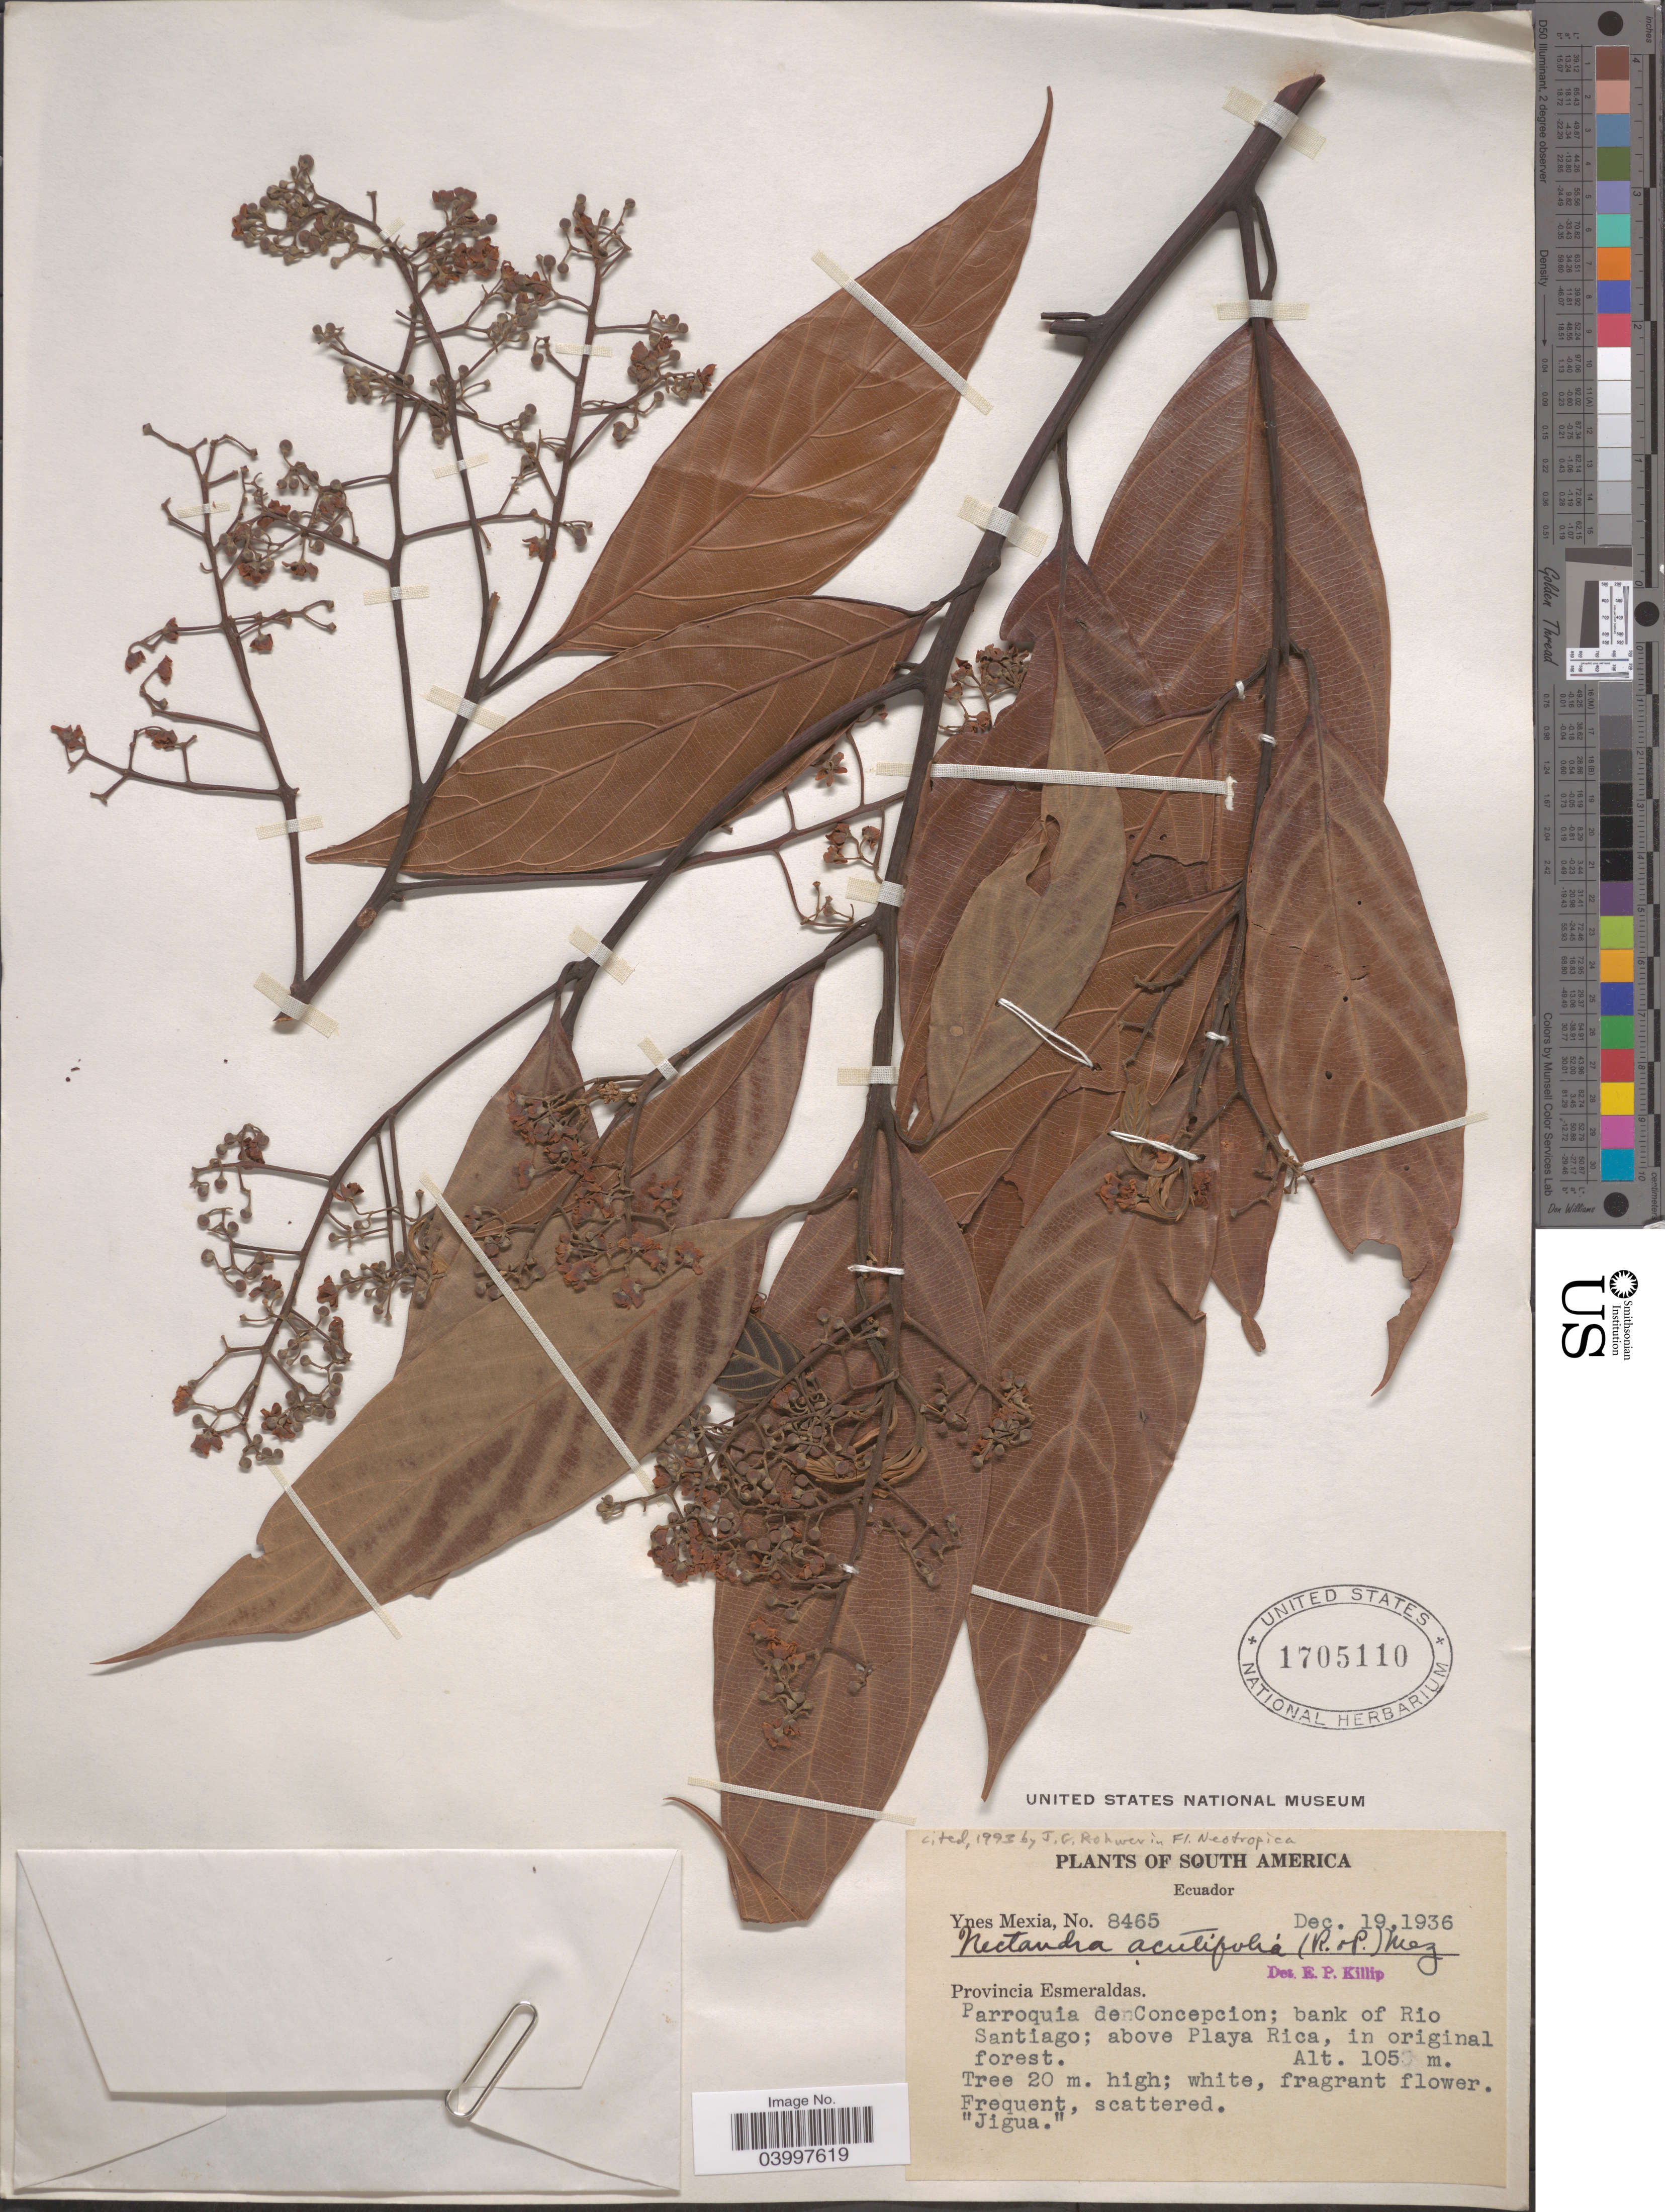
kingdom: Plantae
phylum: Tracheophyta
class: Magnoliopsida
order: Laurales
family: Lauraceae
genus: Nectandra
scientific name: Nectandra acutifolia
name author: (Ruiz & Pav.) Mez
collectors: Y. Mexia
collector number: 8465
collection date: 1936-12-19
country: Ecuador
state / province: Esmeraldas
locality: Parraquia de Concepcion; bank of Rio Santiago; above Playa Rica, in original forest.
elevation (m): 1053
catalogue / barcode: US 1705110